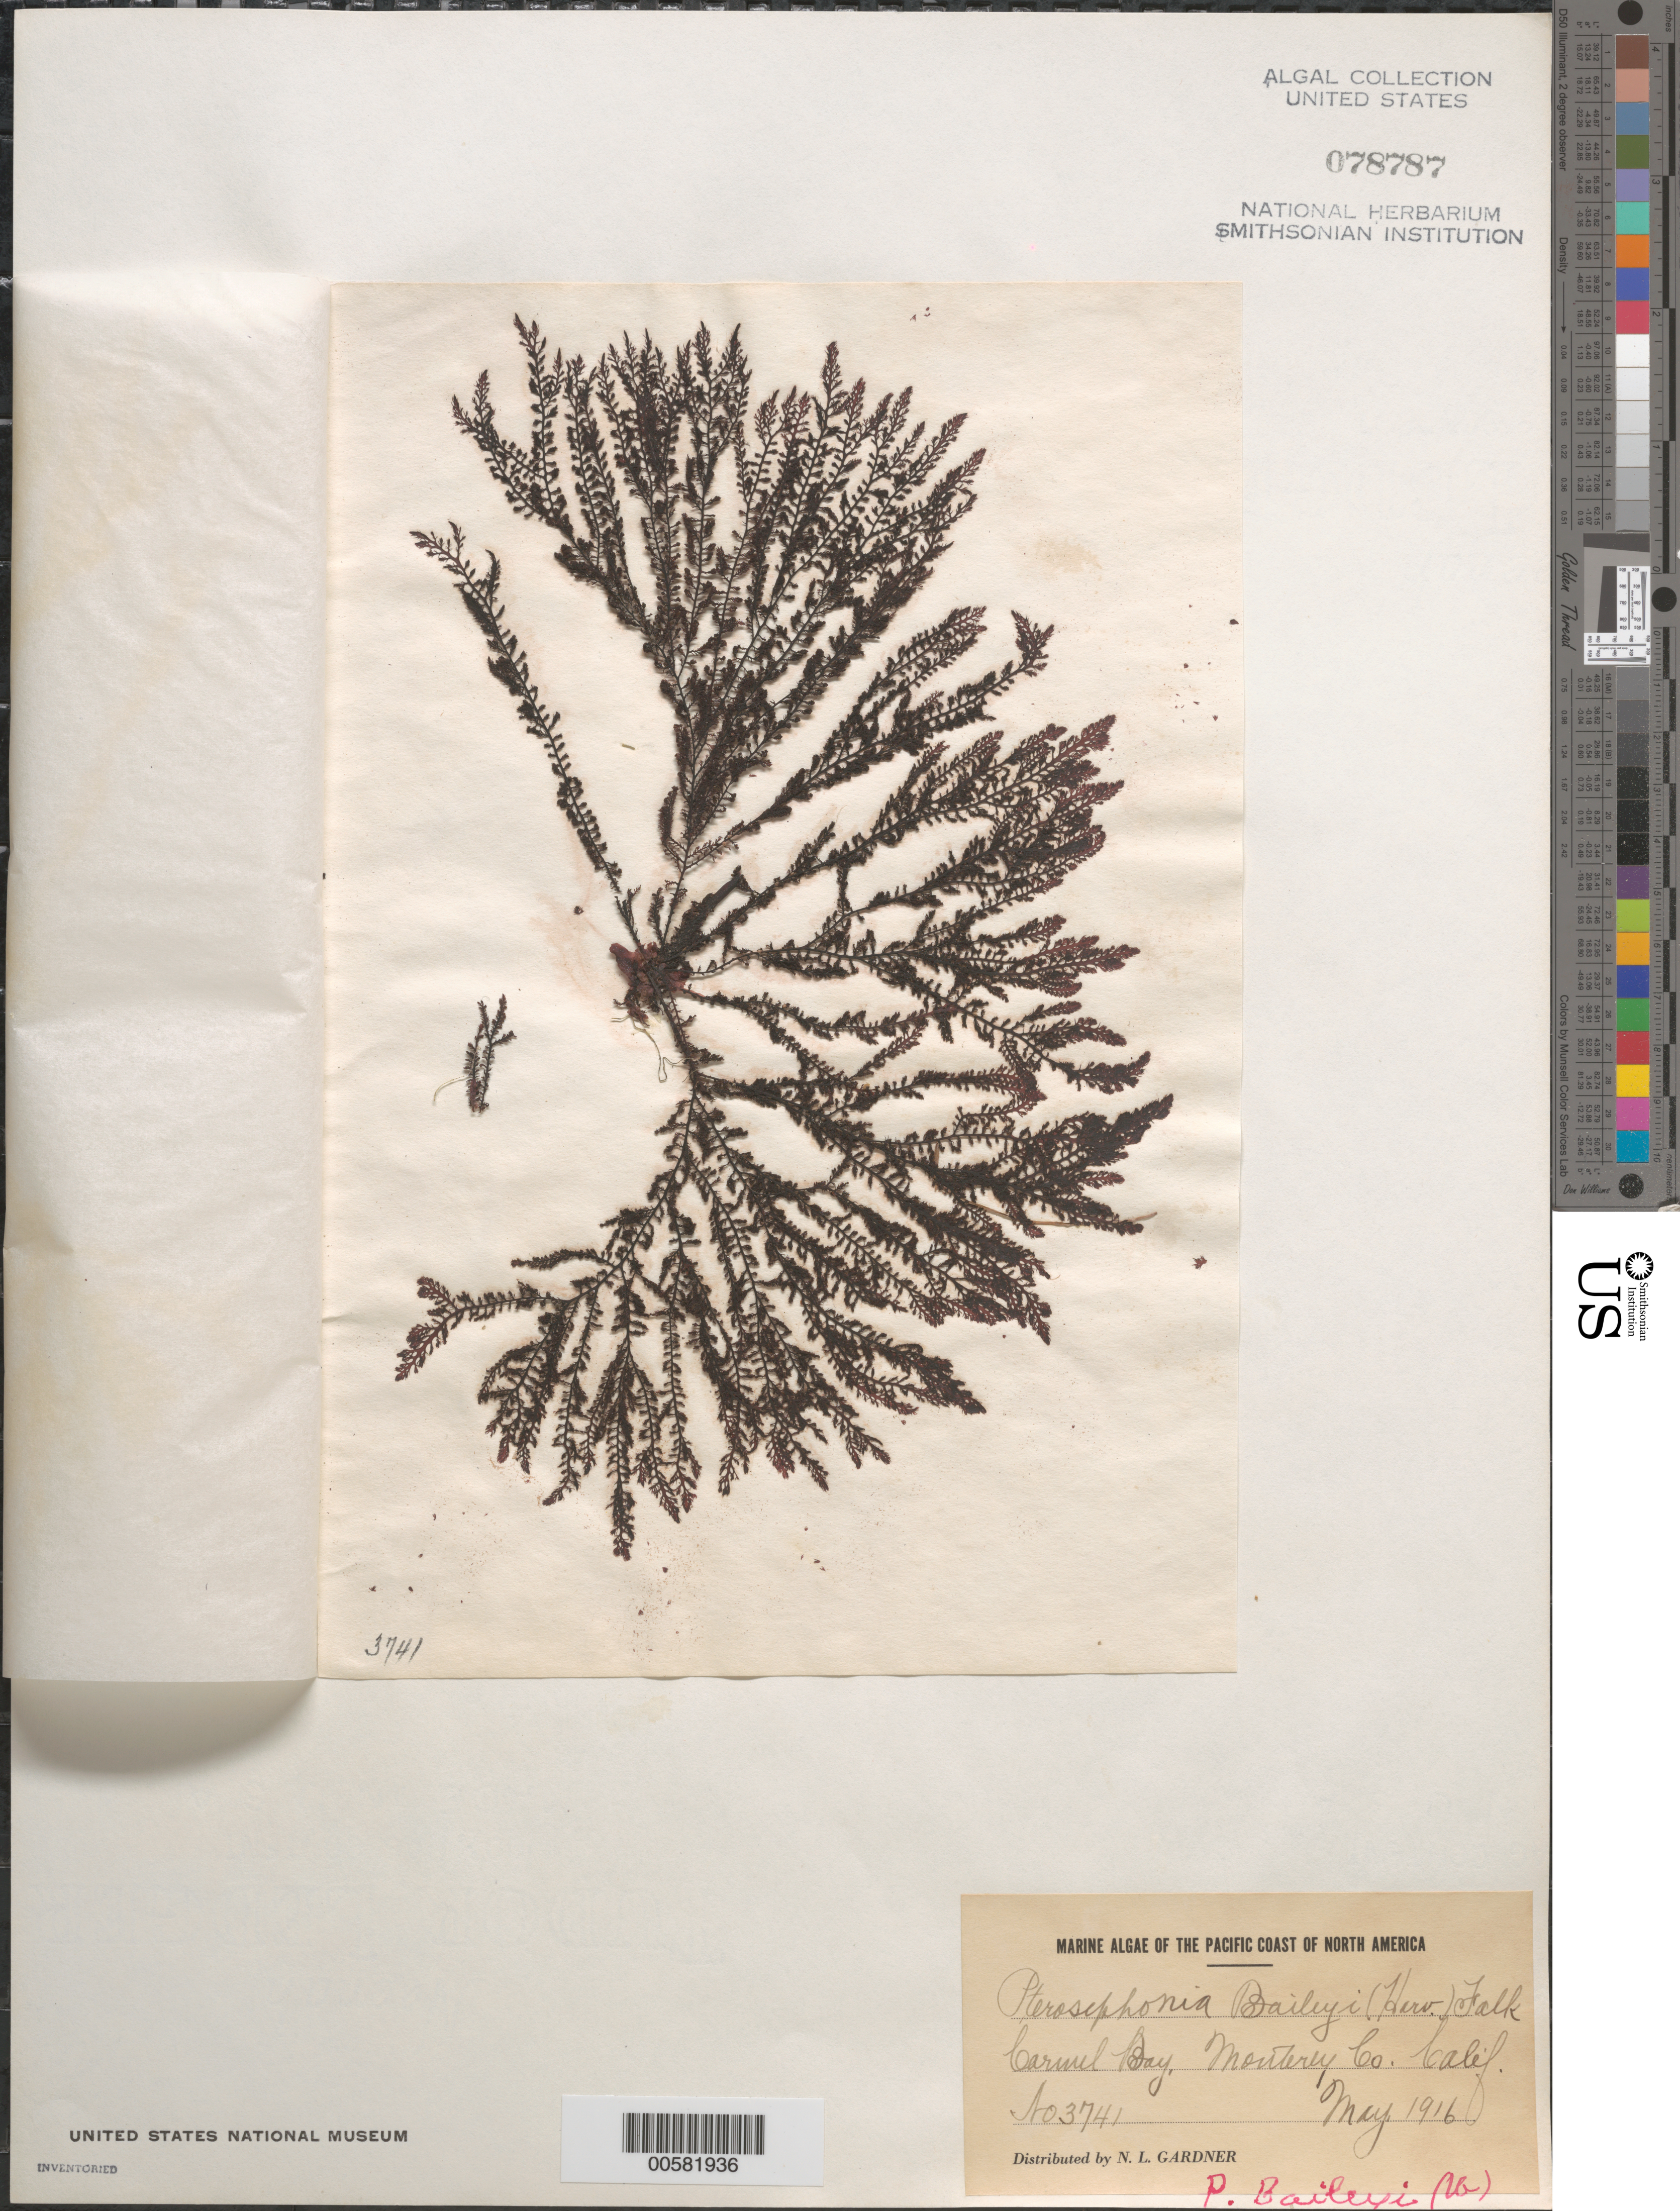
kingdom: Plantae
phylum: Rhodophyta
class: Florideophyceae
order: Ceramiales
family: Rhodomelaceae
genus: Symphyocladiella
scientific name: Symphyocladiella baileyi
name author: (Harvey) D.E.Bustamante et al.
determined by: Algae name updating Project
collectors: N. Gardner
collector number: NLG 3741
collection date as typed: May 1916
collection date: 1916-05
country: United States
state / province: California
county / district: Monterey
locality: Carmel Bay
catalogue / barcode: US 78787